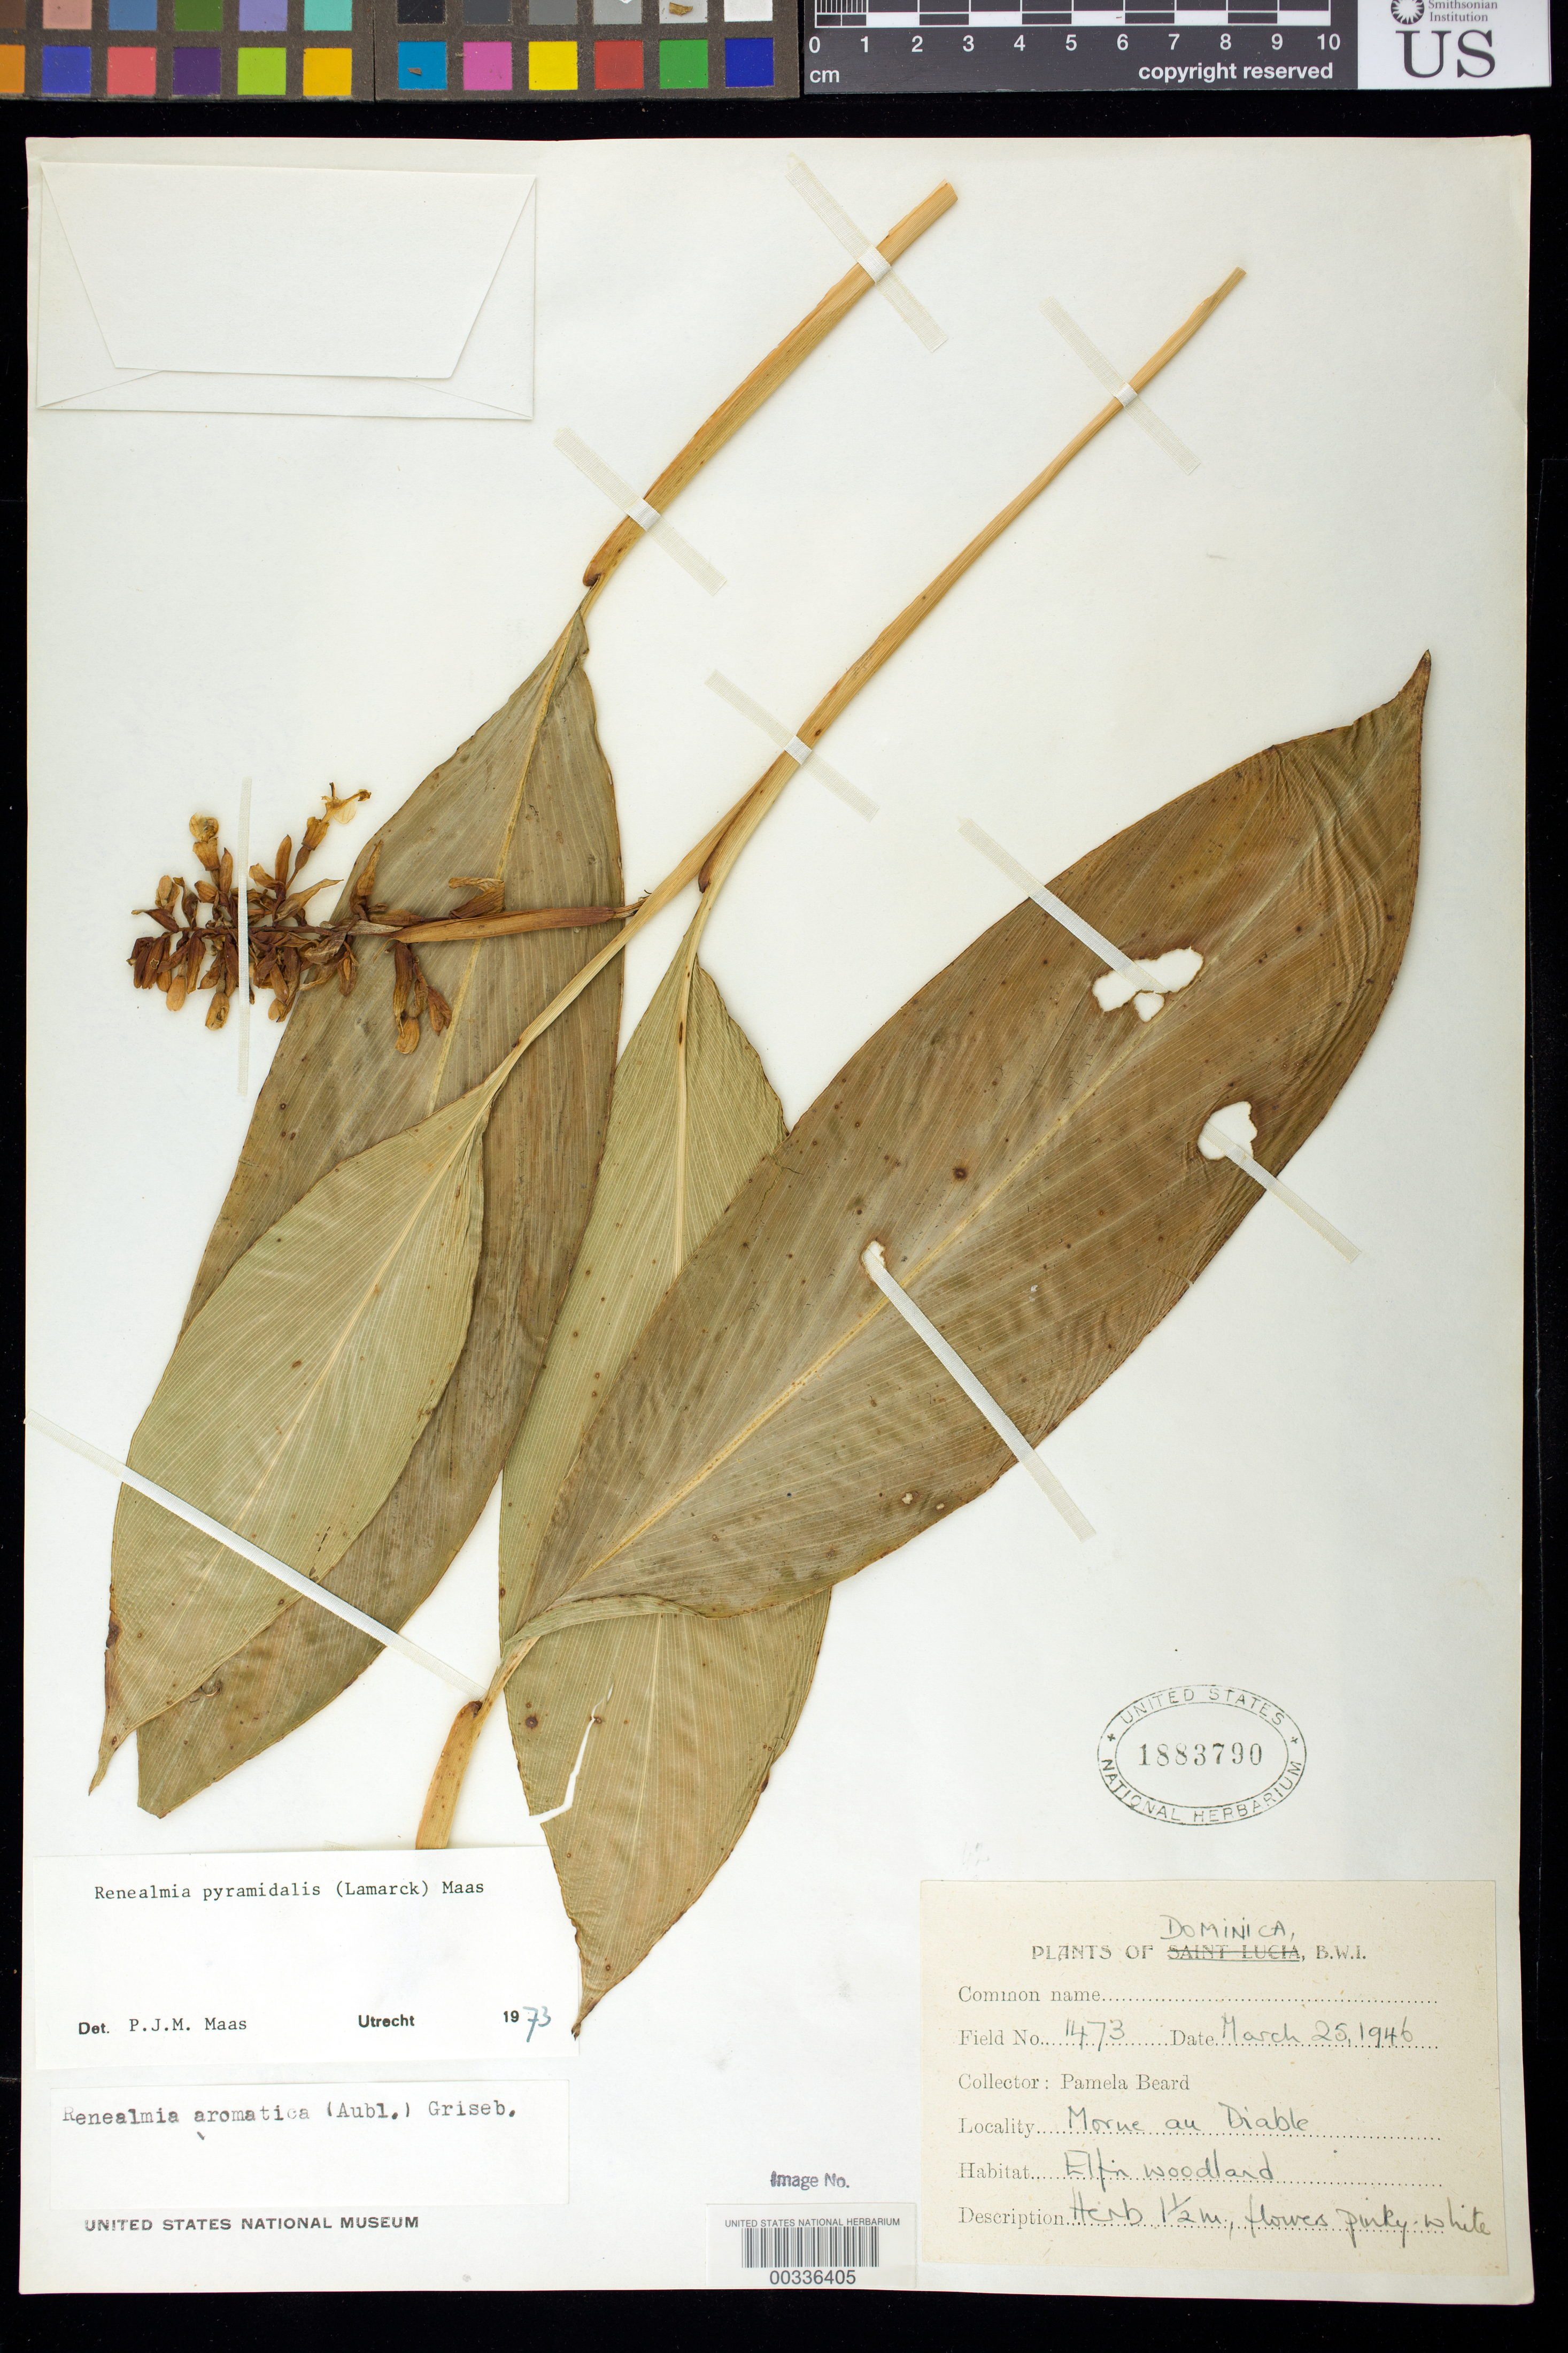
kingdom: Plantae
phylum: Tracheophyta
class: Liliopsida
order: Zingiberales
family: Zingiberaceae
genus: Renealmia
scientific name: Renealmia pyramidalis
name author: (Lam.) Maas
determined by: Maas, Paul J. M.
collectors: P. Beard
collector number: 1473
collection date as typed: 25 Mar 1946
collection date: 1946-03-25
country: Dominica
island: Dominica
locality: Morne au diable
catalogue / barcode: US 1883790